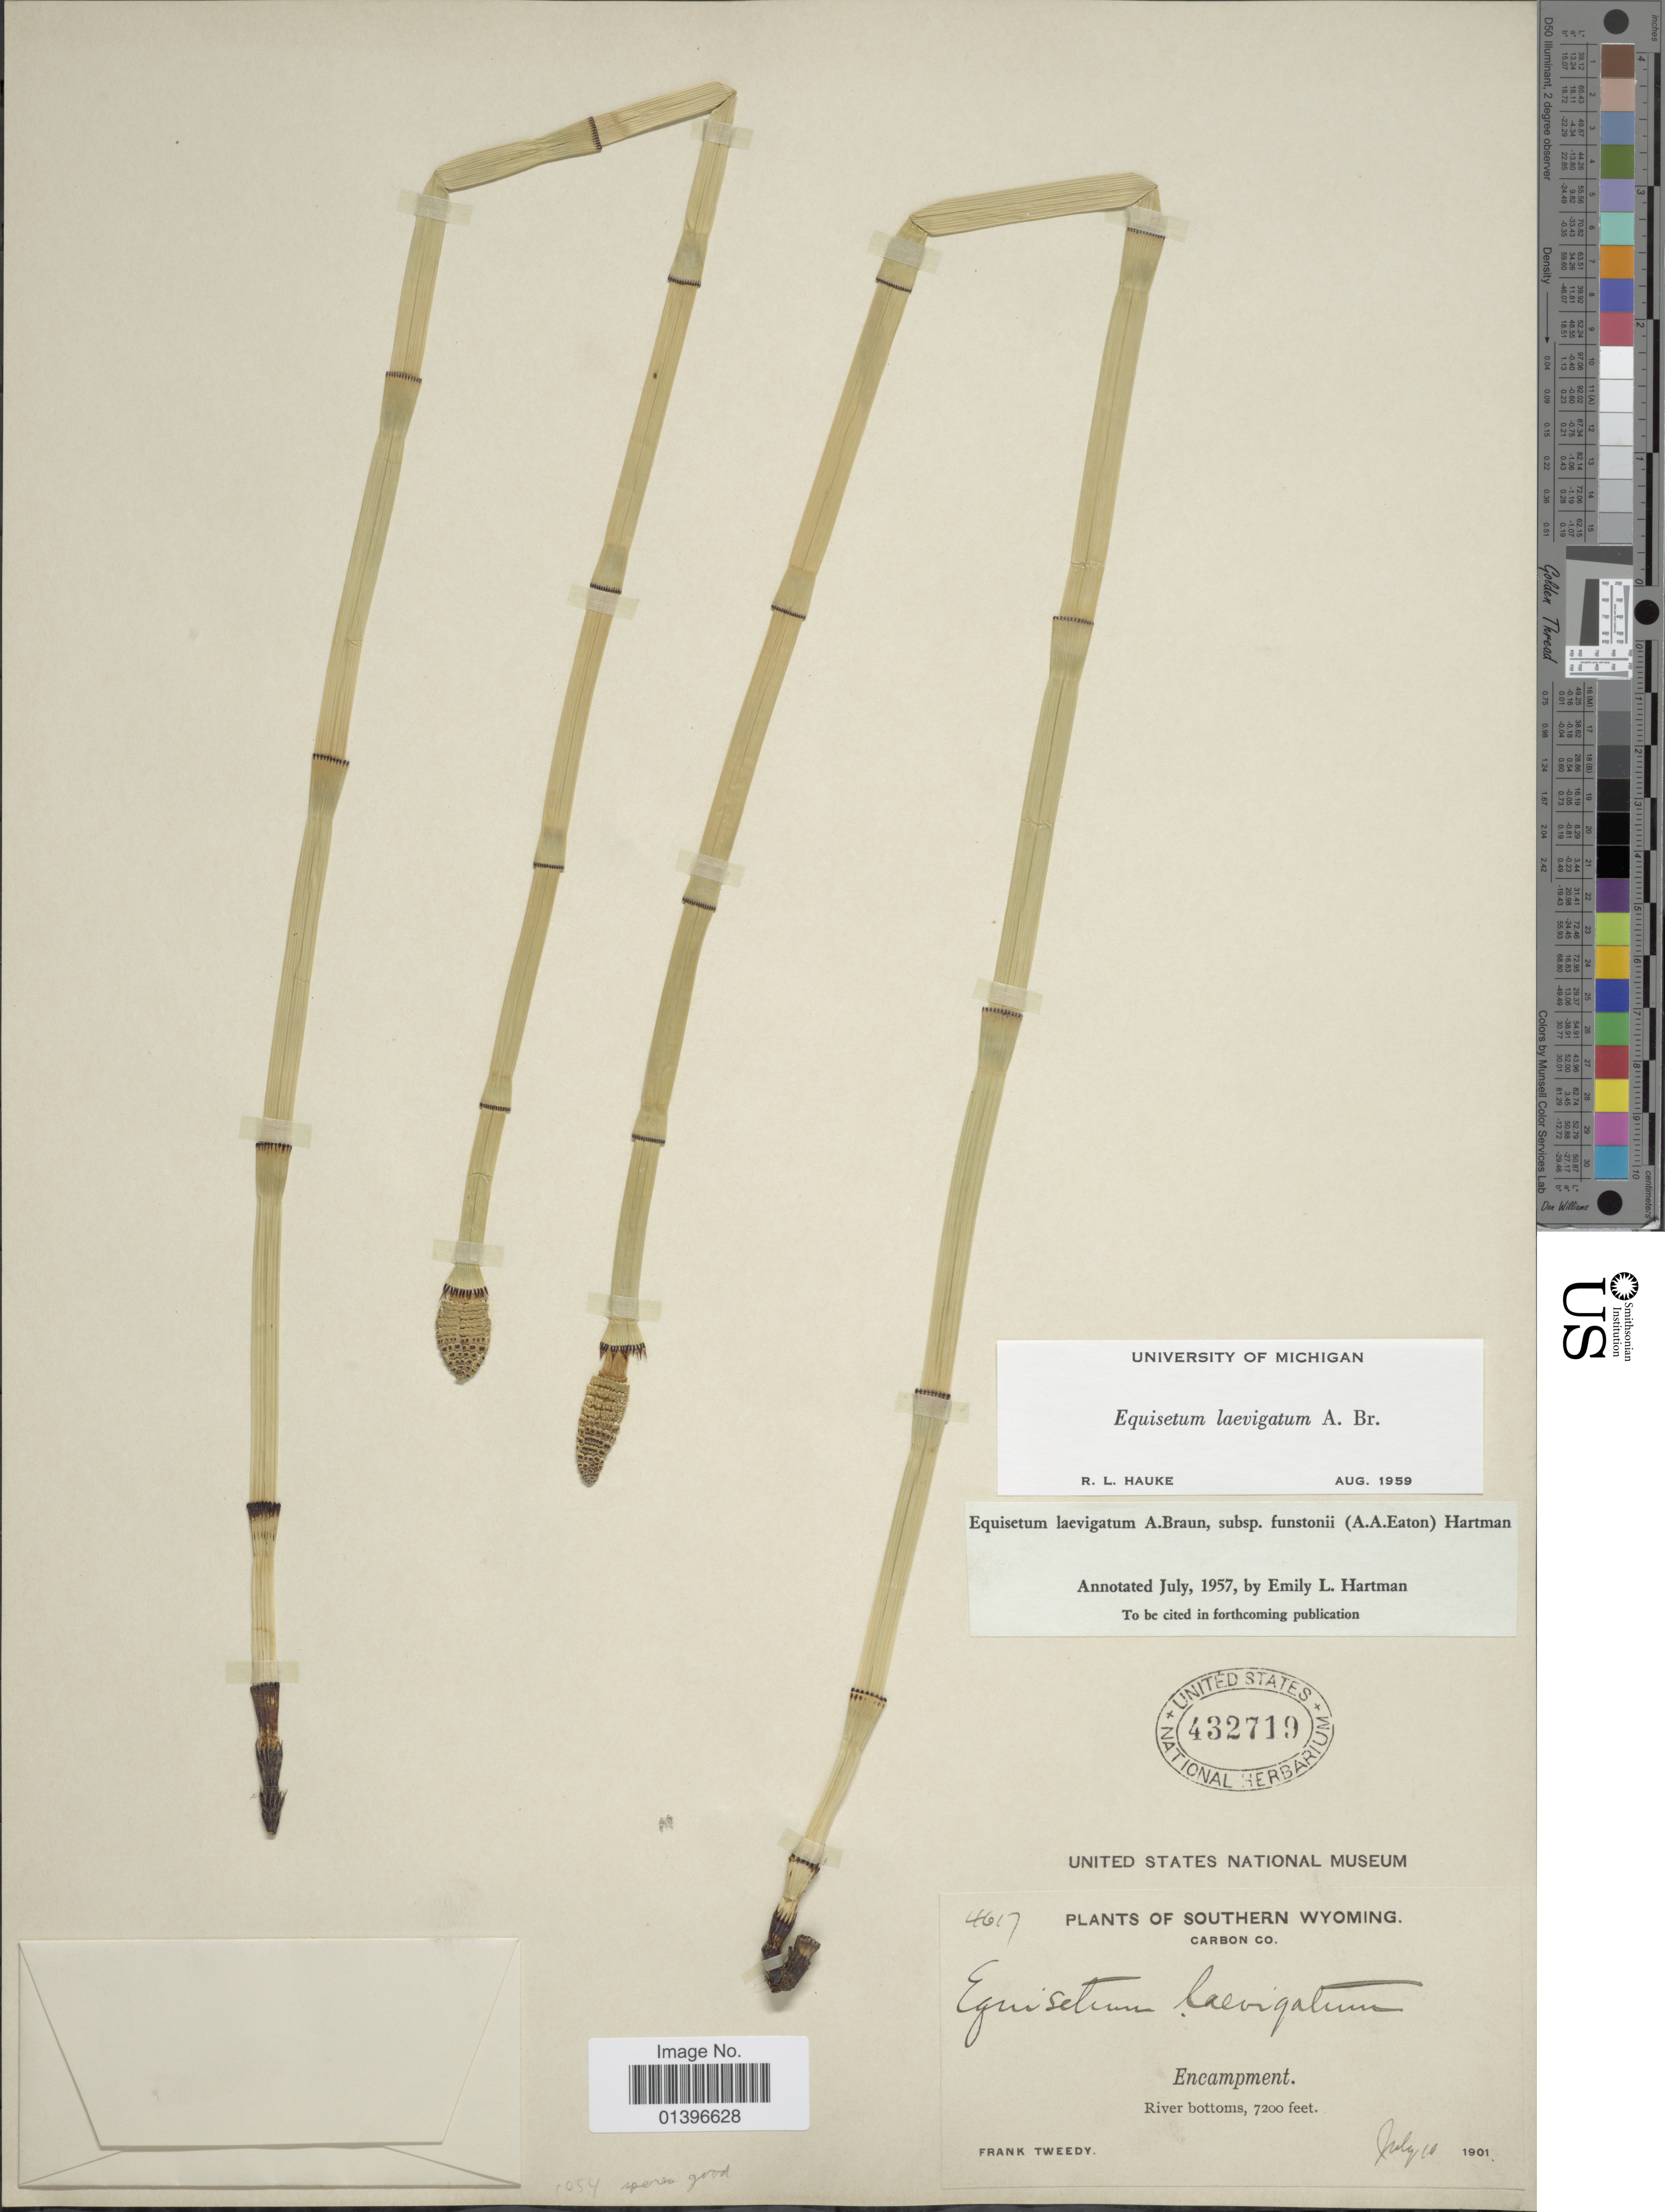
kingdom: Plantae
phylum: Tracheophyta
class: Polypodiopsida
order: Equisetales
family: Equisetaceae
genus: Equisetum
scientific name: Equisetum laevigatum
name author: A. Braun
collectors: F. Tweedy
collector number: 4617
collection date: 1901-07-10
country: United States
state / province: Wyoming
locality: Southern Wyoming. Carbon Co. Encampment. River bottoms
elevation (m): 2195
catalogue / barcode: US 432719